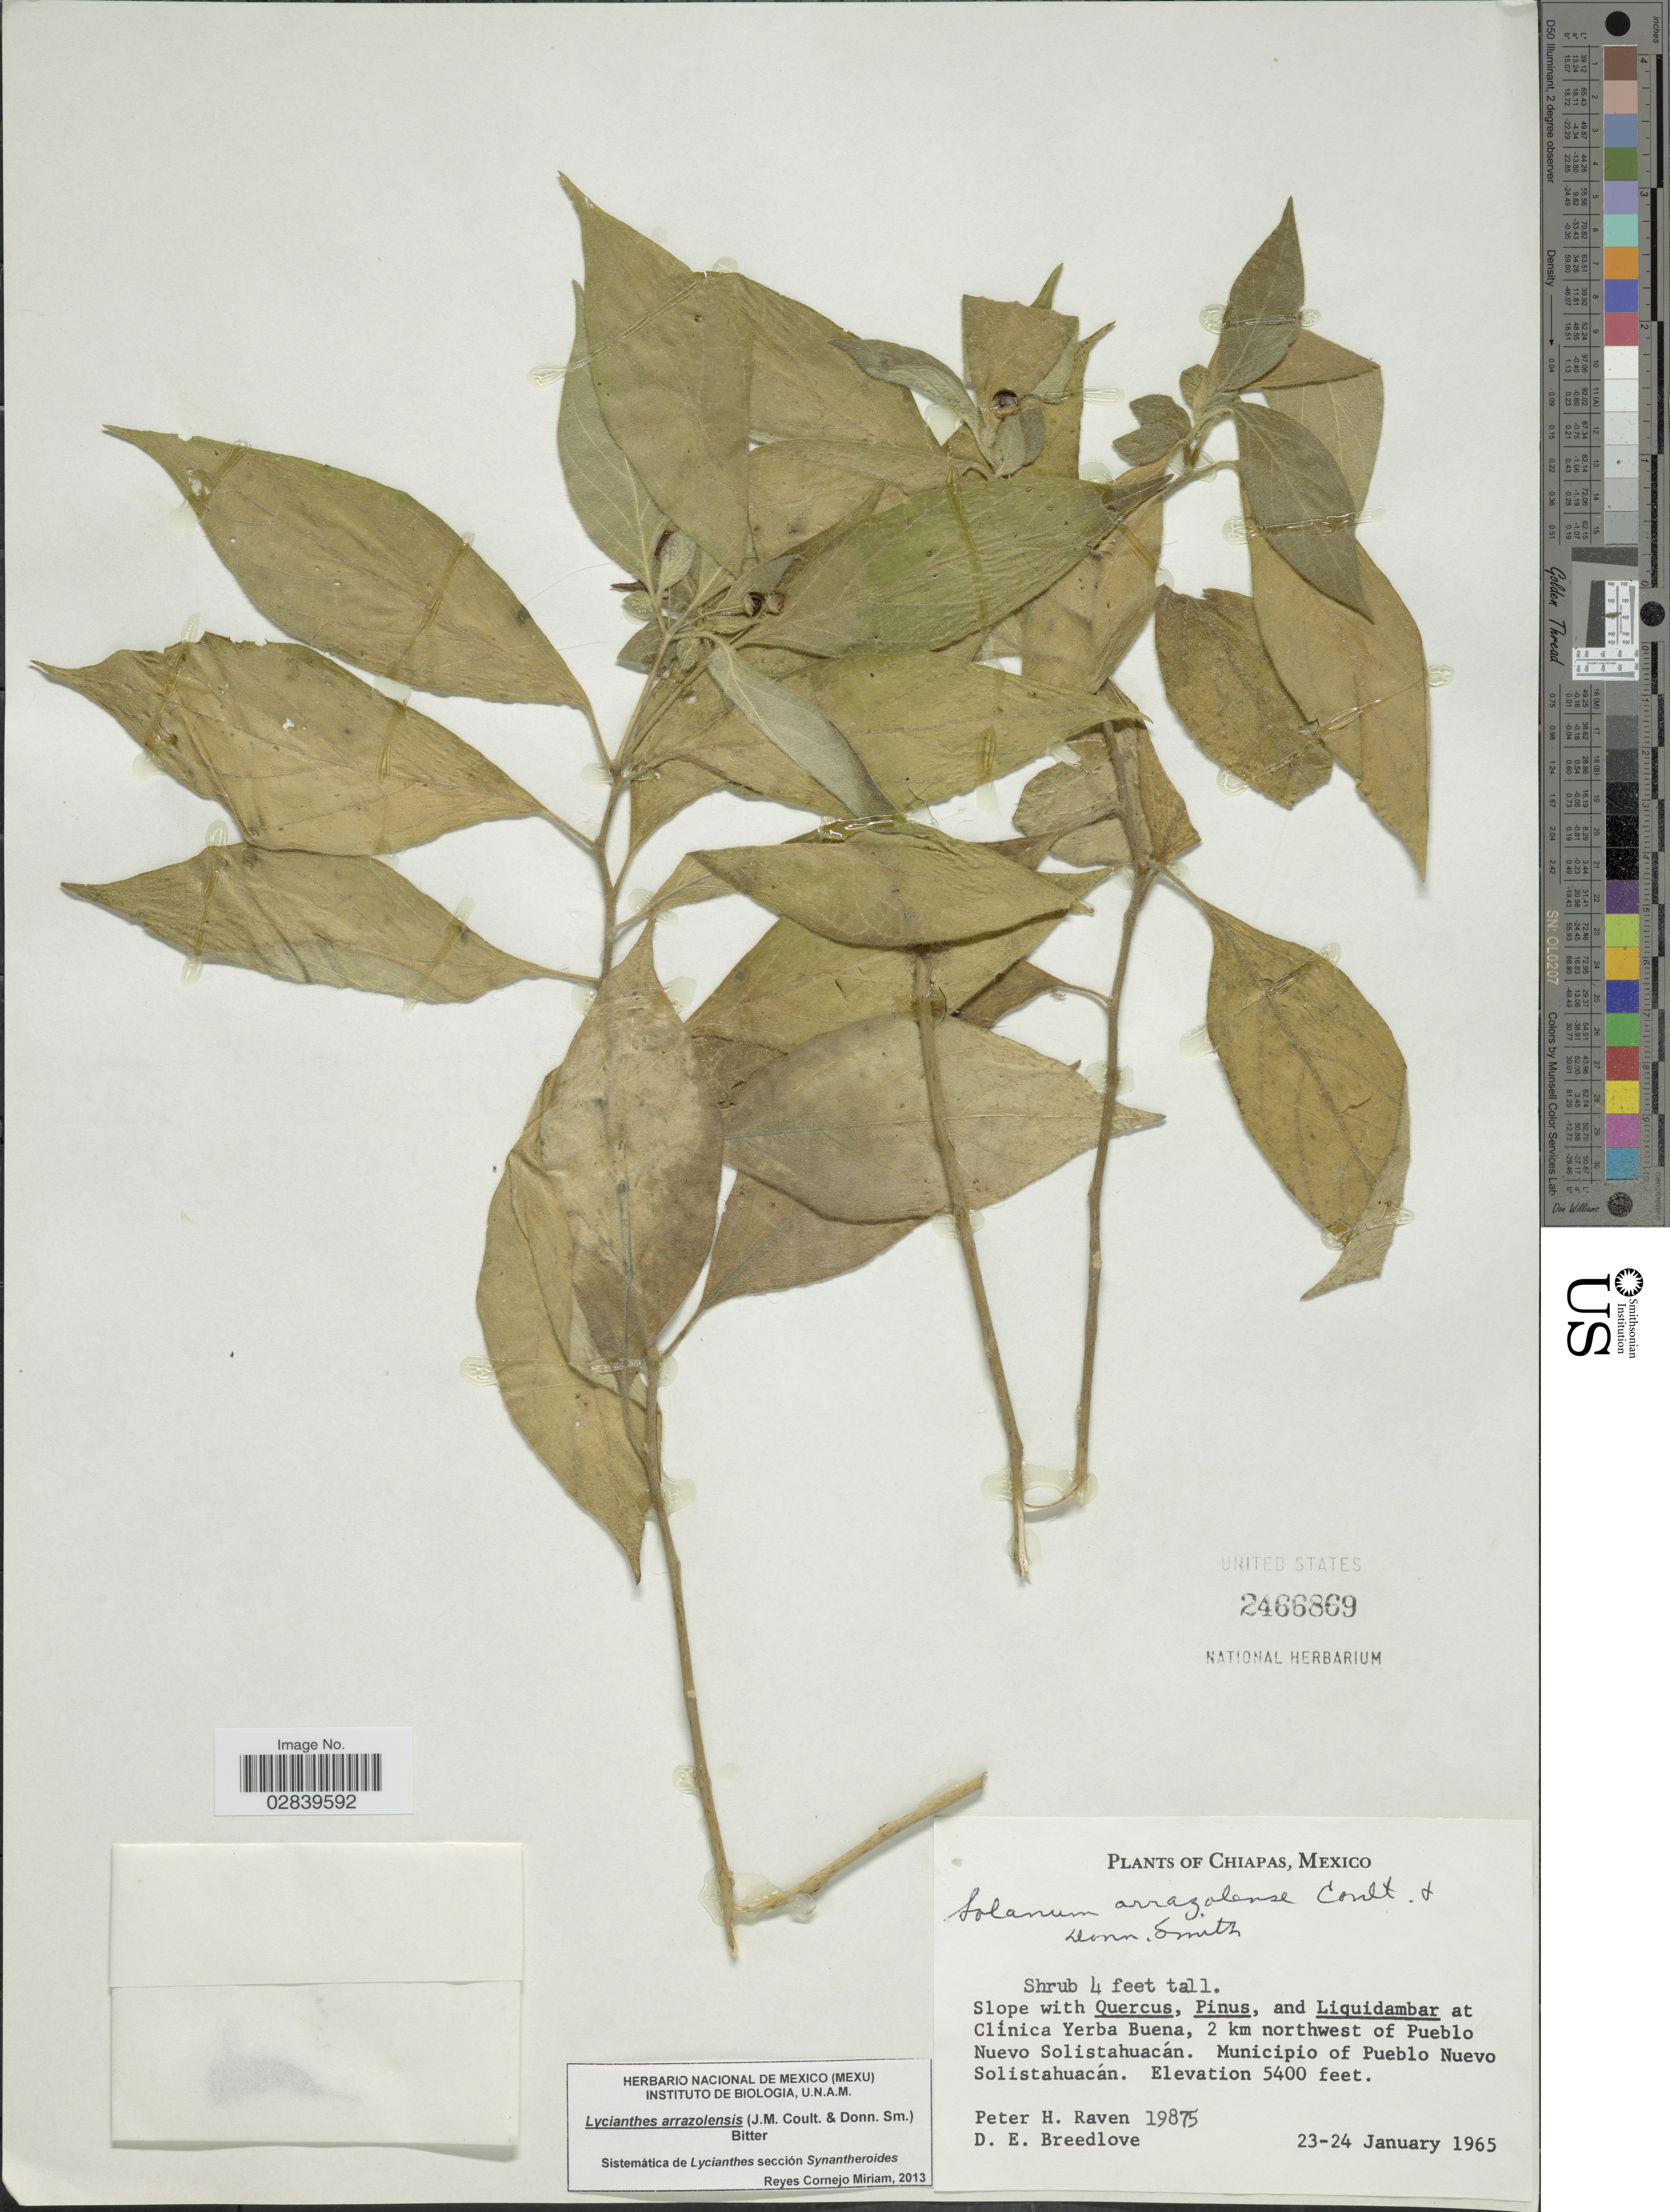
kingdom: Plantae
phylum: Tracheophyta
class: Magnoliopsida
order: Solanales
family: Solanaceae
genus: Lycianthes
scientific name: Lycianthes arrazolensis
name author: (J.M. Coult. & Donn. Sm.) Bitter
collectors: P. Raven & D. E. Breedlove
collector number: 19875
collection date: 1965-01-23/1965-01-24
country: Mexico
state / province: Chiapas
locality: At Clinica Yerba Buena, 2 km northwest of Pueblo Nuevo Solistahuacán. Municipio of Pueblo Nuevo Solistahuacán.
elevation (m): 1646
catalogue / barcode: US 2466869